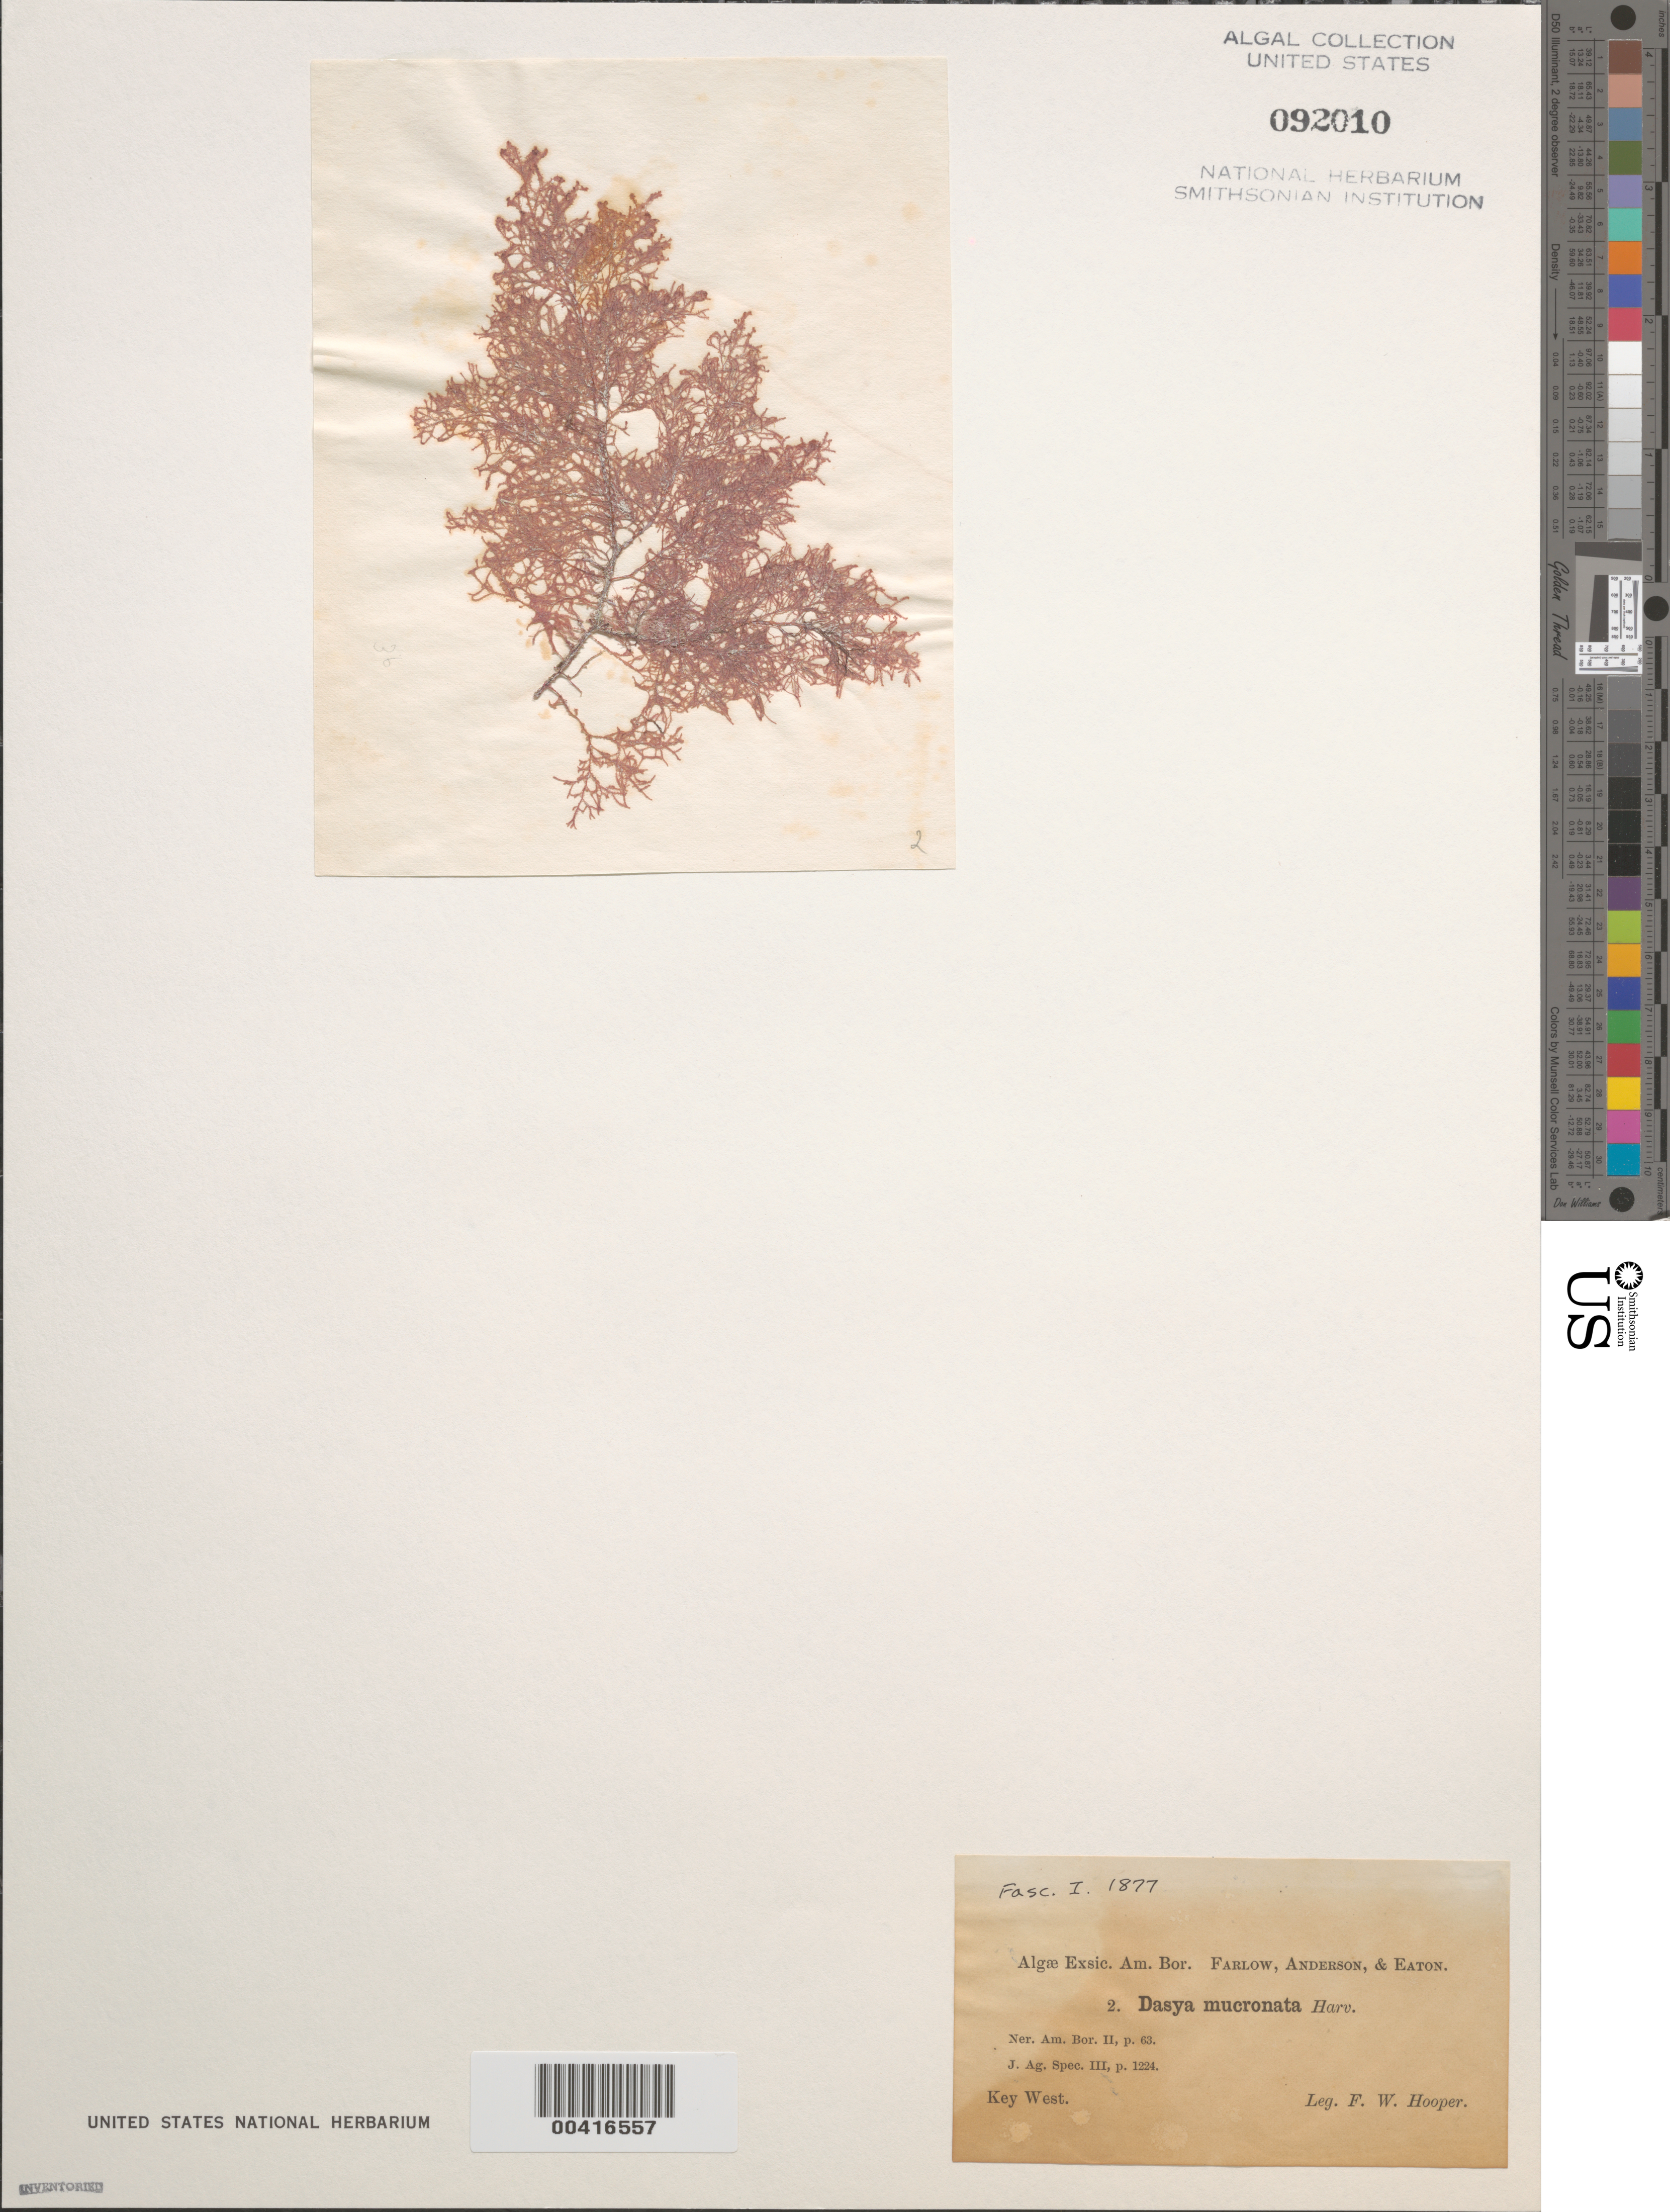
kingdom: Plantae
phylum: Rhodophyta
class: Florideophyceae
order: Ceramiales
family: Rhodomelaceae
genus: Heterodasya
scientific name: Heterodasya mucronata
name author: (Harv.) M.J. Wynne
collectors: F. Hooper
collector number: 2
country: United States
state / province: Florida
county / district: Monroe County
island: Key West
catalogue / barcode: US 92010